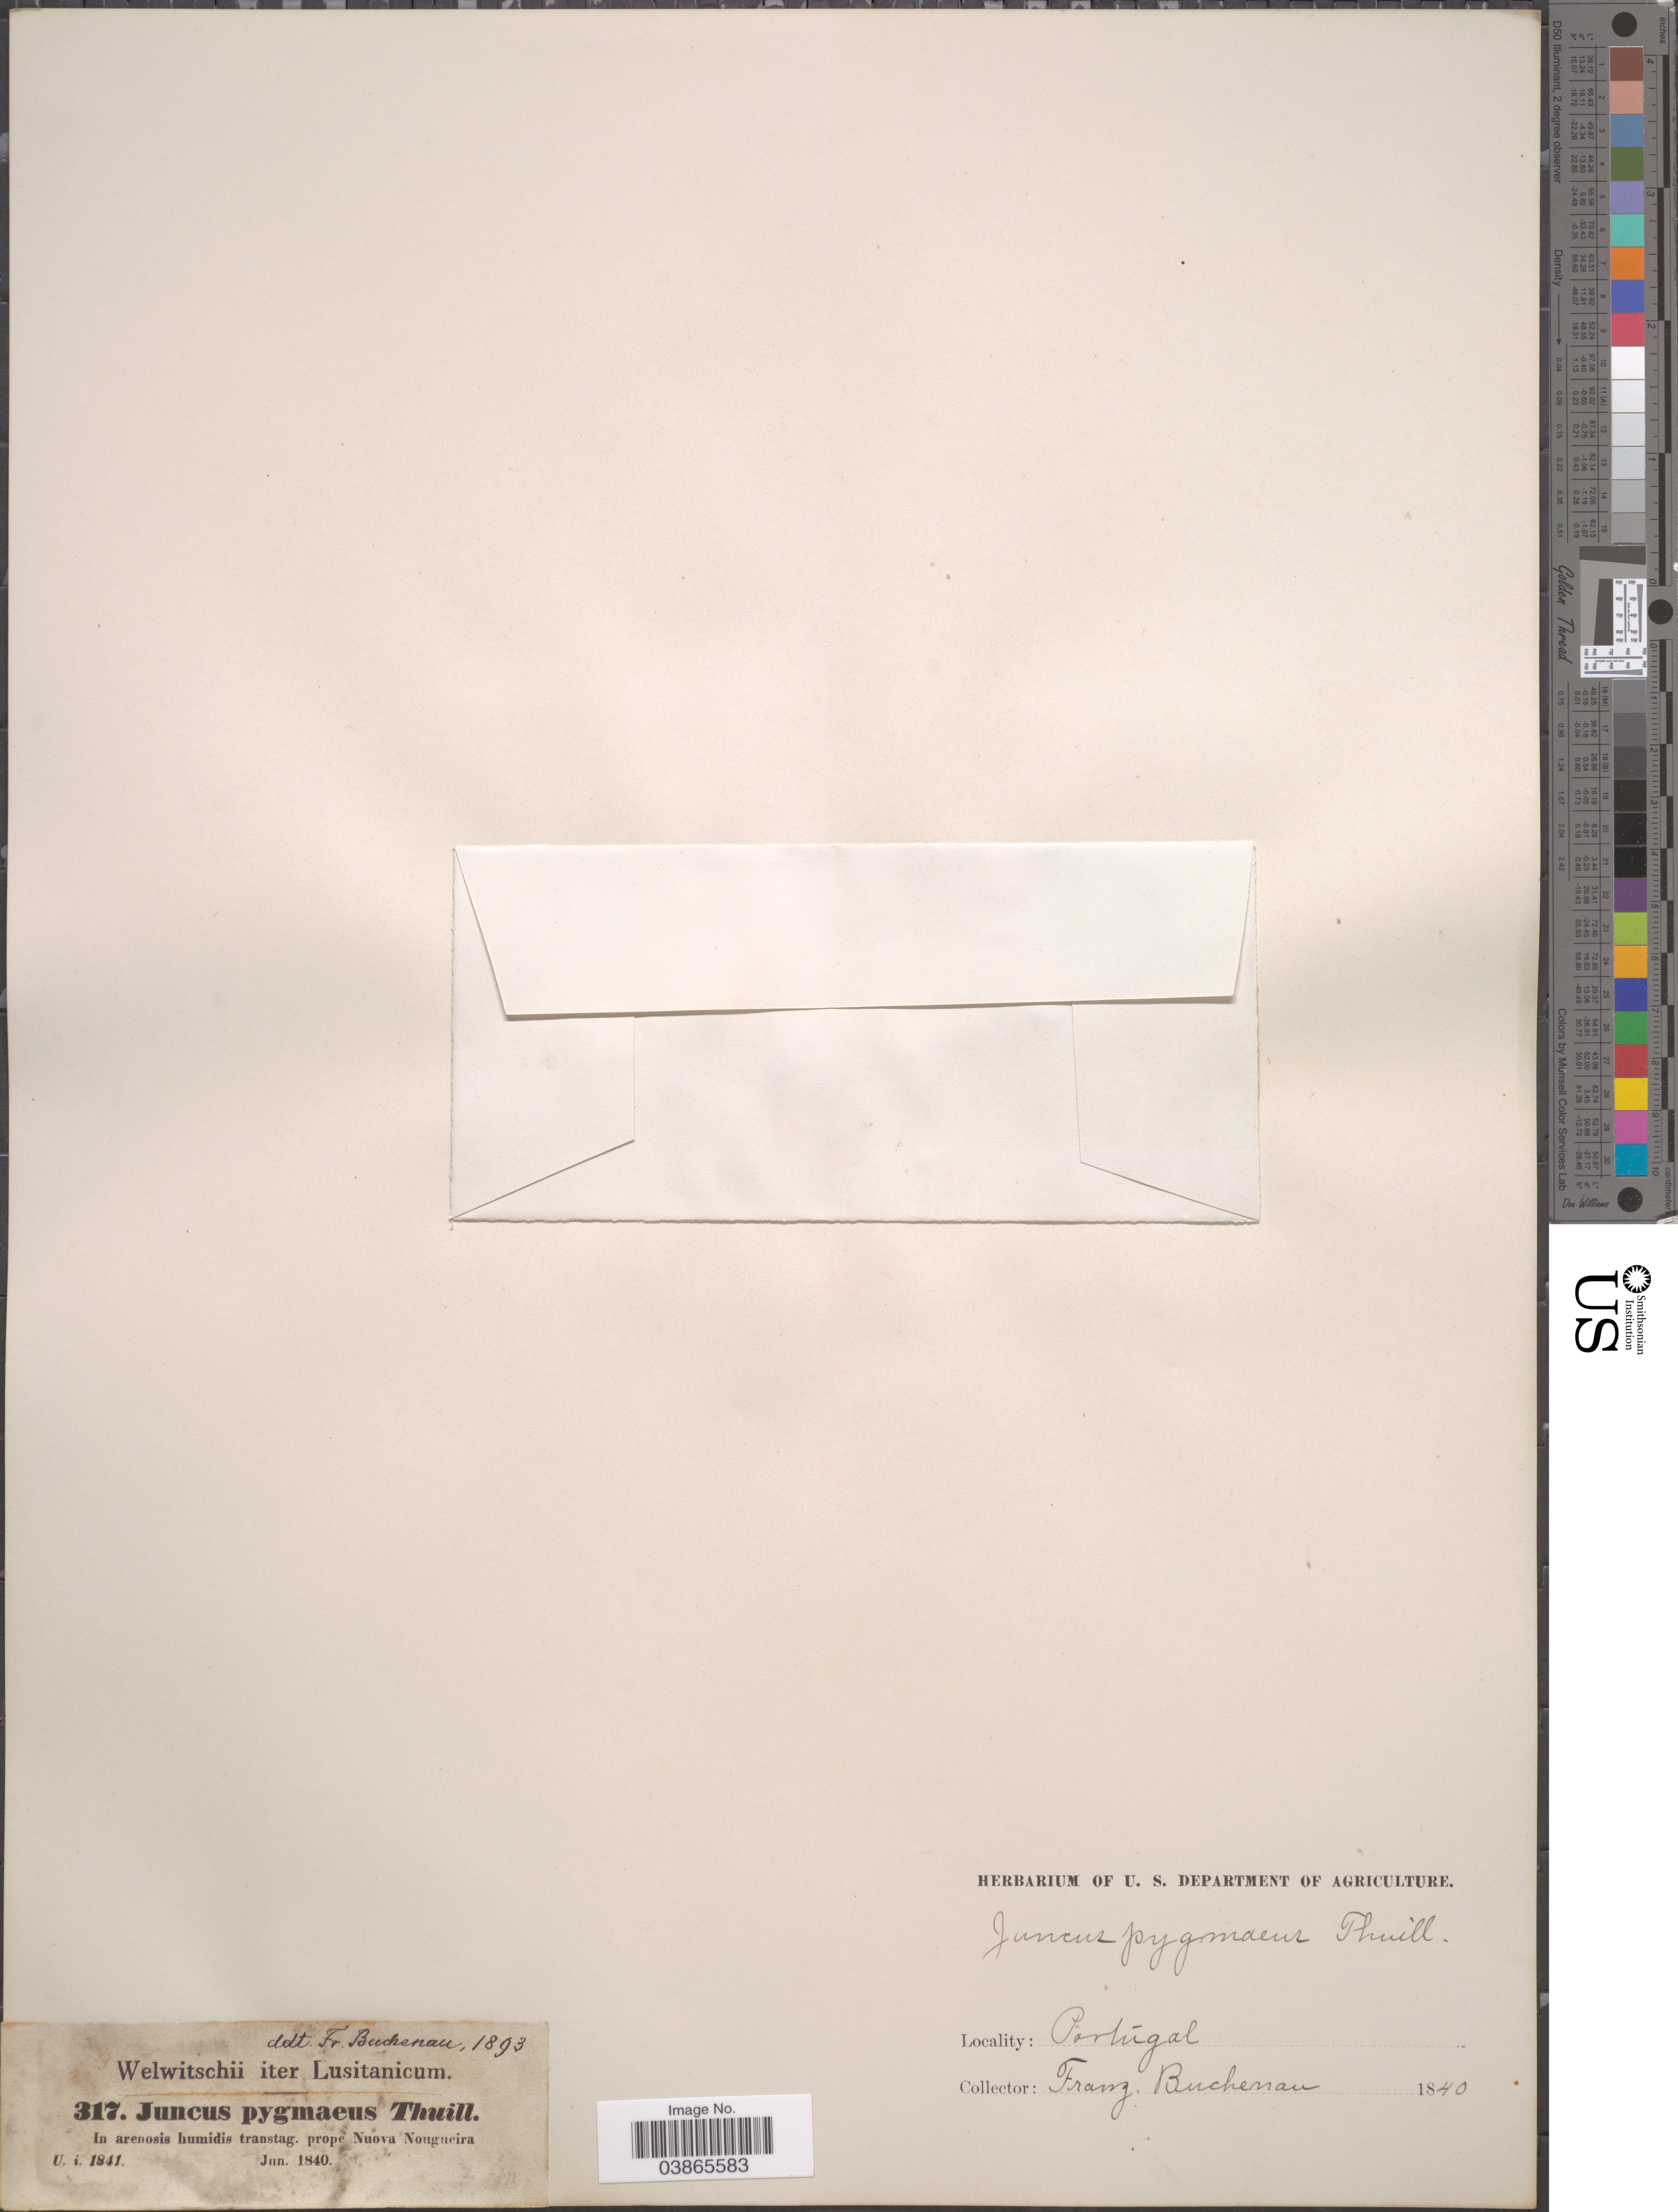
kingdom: Plantae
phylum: Tracheophyta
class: Liliopsida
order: Poales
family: Juncaceae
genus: Juncus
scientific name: Juncus pygmaeus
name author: Rich. ex Thuill.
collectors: F. Buchenau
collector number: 317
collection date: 1840-06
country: Portugal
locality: In arenosis humidis transtag. prope Nuova Nougueira.